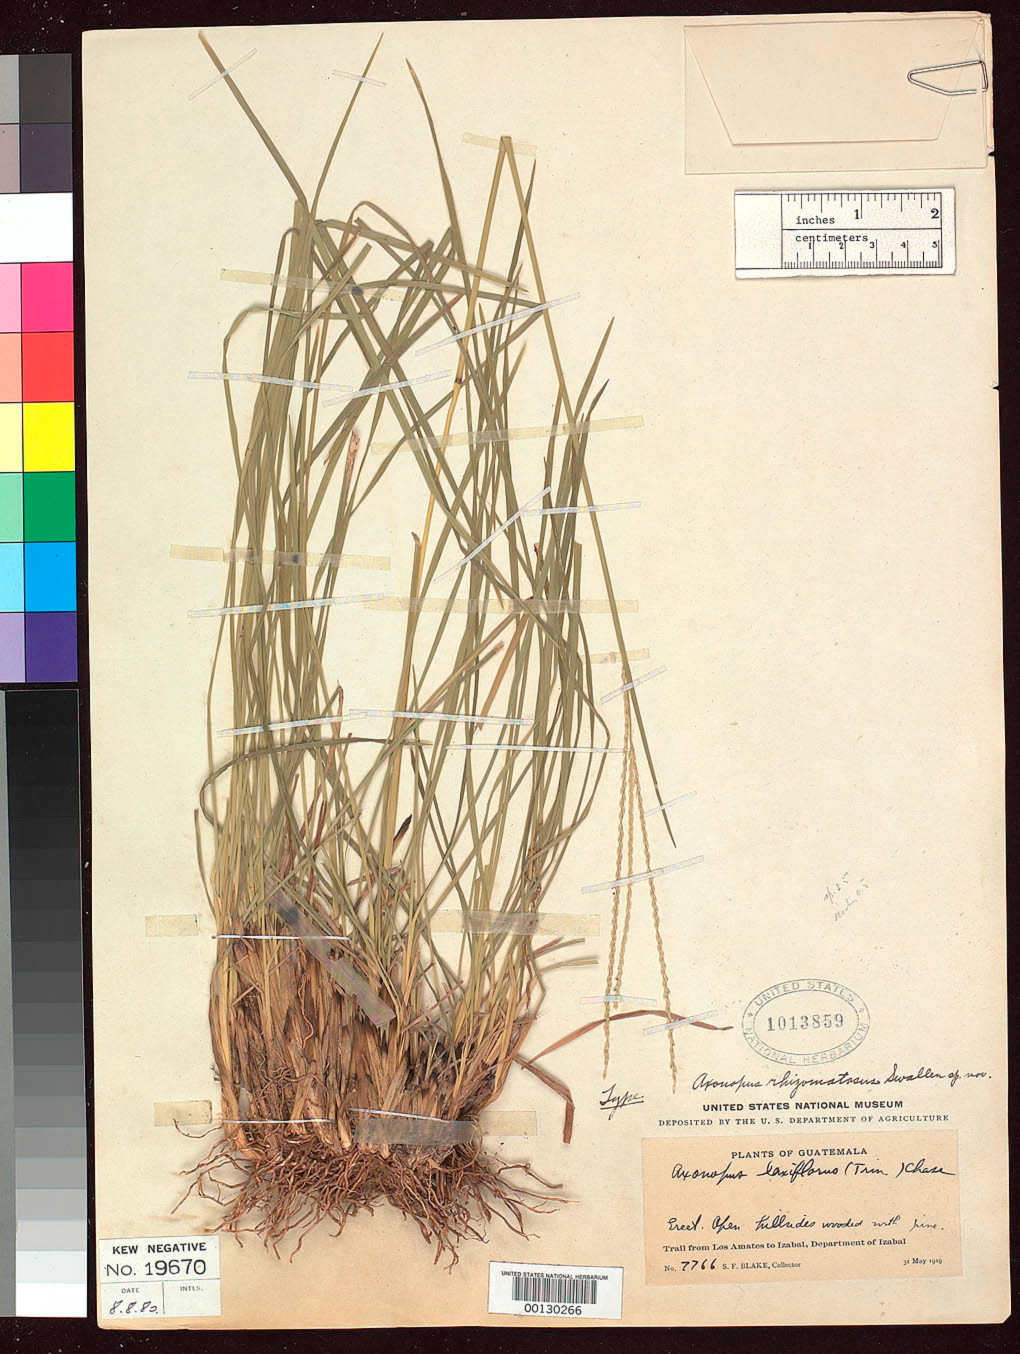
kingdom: Plantae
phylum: Tracheophyta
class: Liliopsida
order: Poales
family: Poaceae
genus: Axonopus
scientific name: Axonopus rhizomatosum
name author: Swallen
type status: Holotype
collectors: S. Blake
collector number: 7766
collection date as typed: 13 May 1919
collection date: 1919-05-13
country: Guatemala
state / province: Izabal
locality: Trail from Los Amates to Izabal.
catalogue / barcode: US 1013859